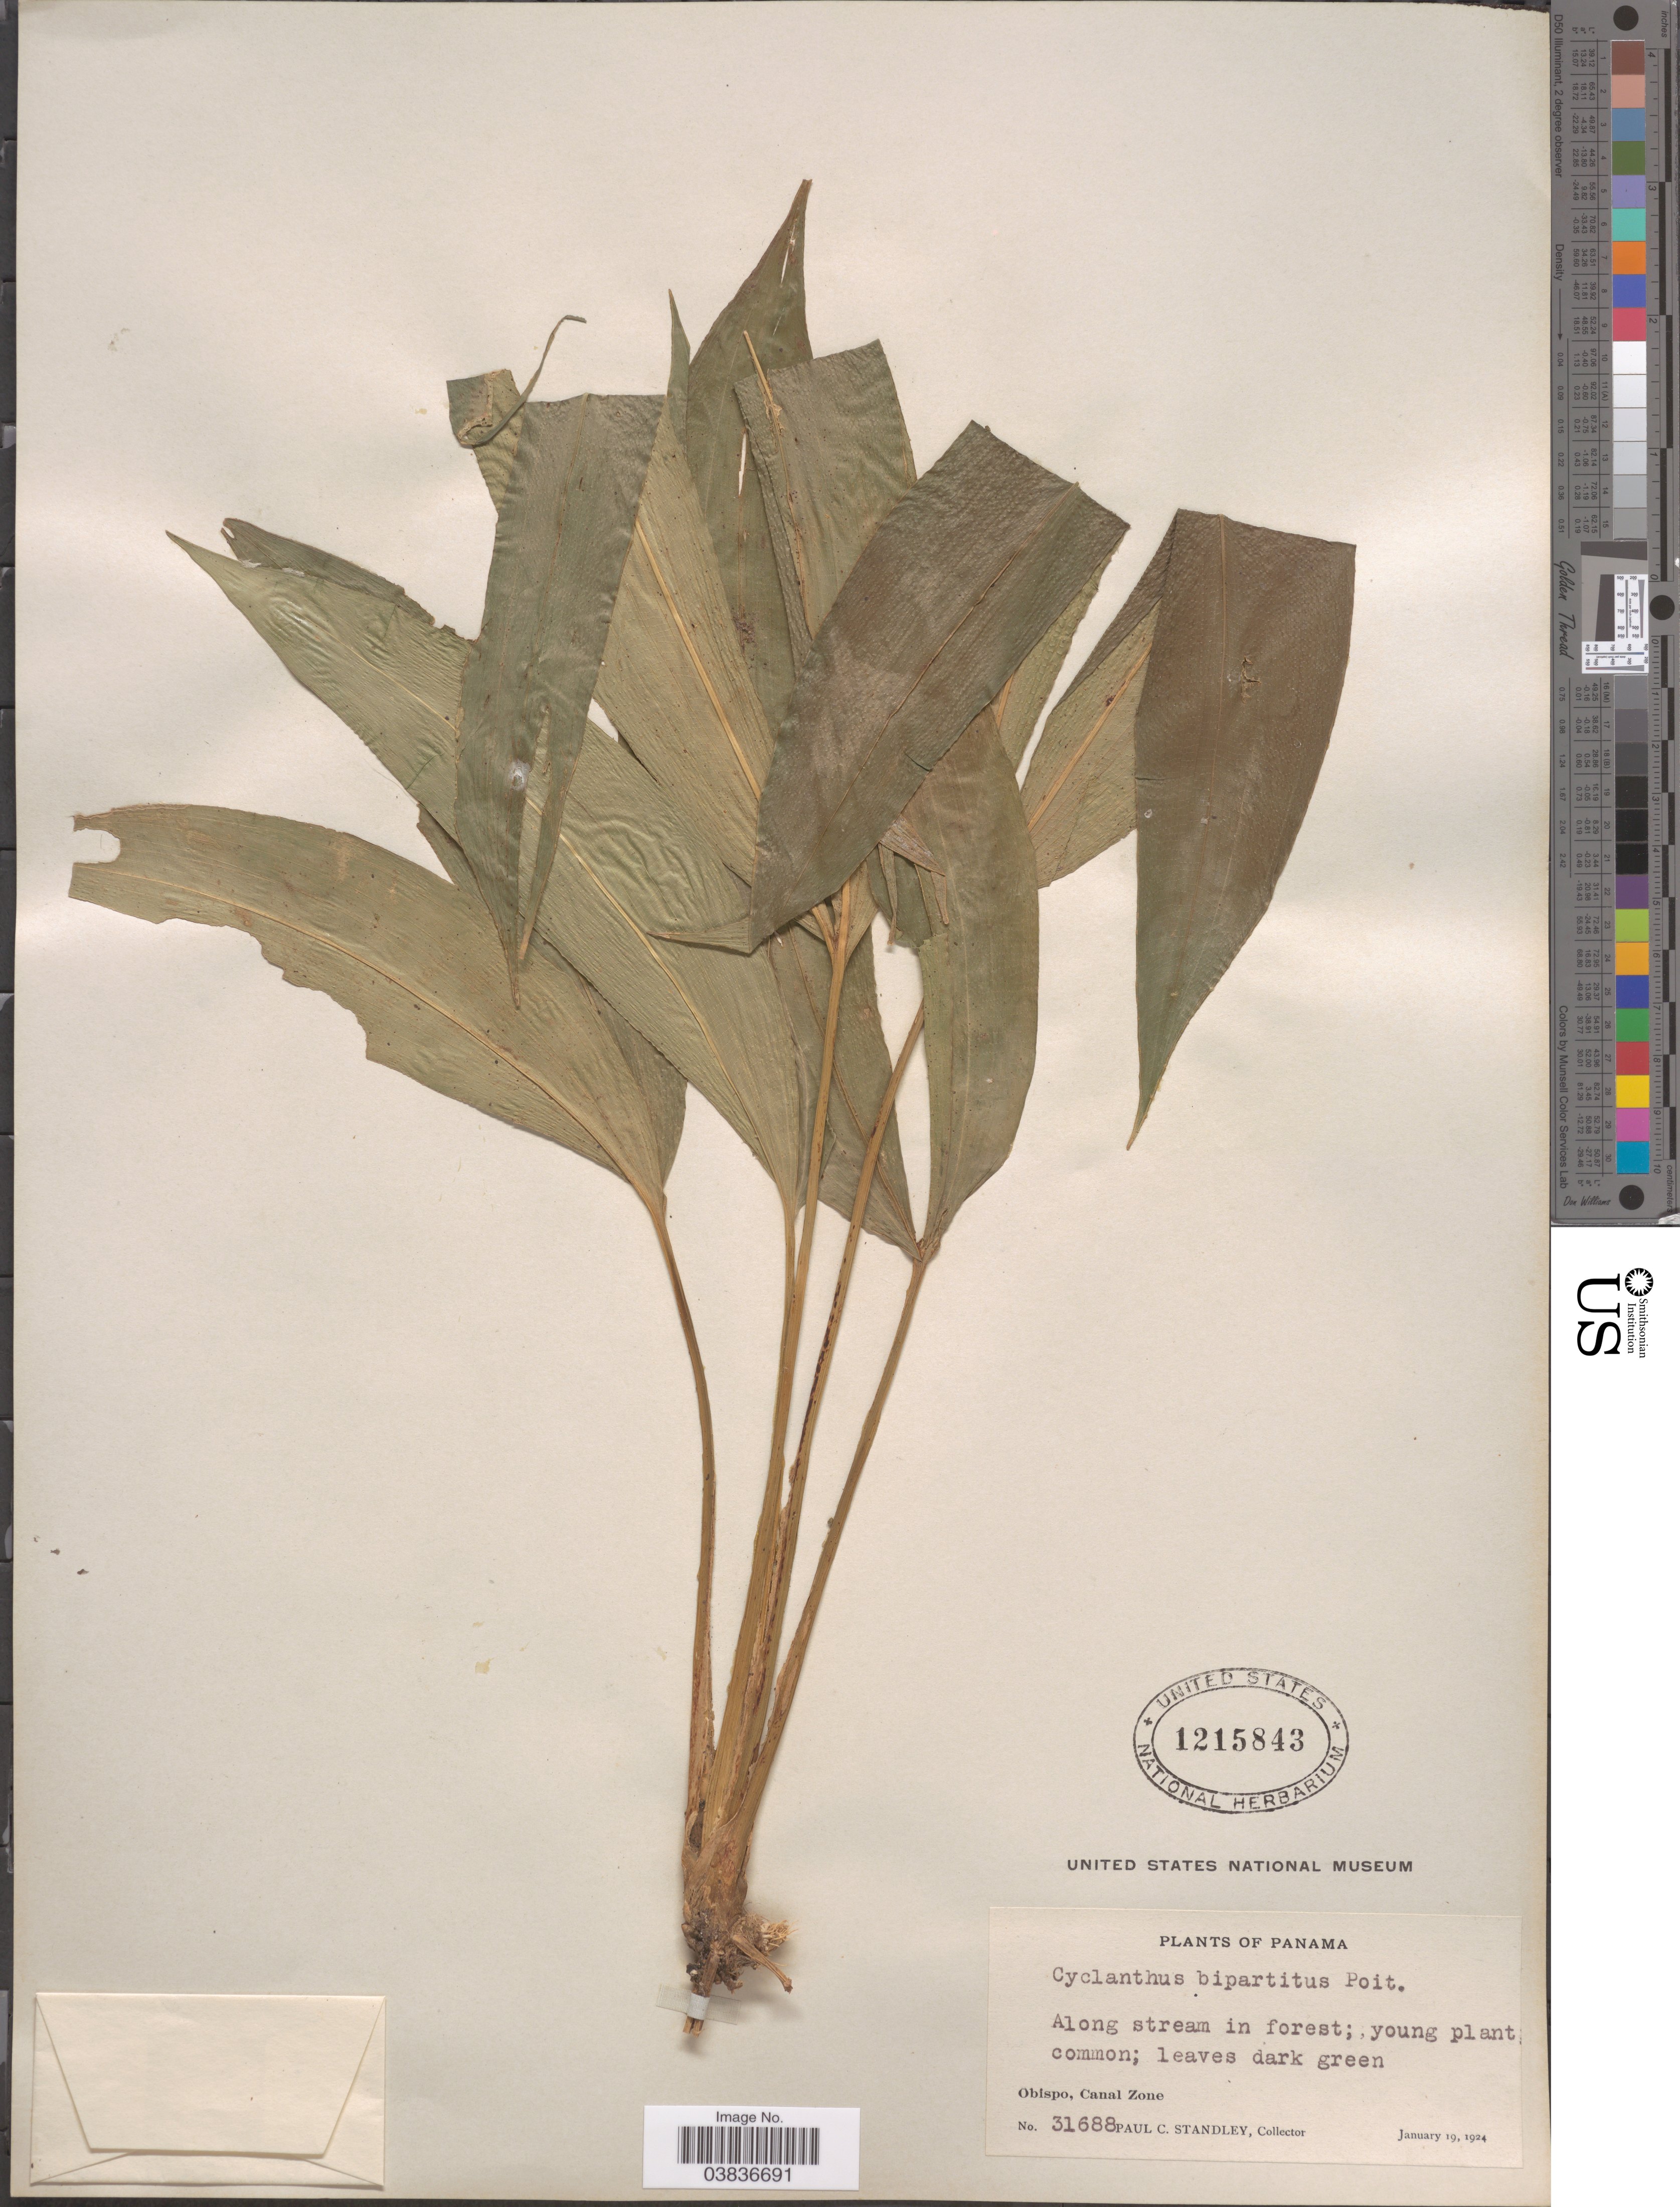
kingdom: Plantae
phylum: Tracheophyta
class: Liliopsida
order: Pandanales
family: Cyclanthaceae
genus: Cyclanthus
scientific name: Cyclanthus bipartitus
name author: Poit. ex A. Rich.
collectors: P. C. Standley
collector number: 31688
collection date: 1924-01-19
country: Panama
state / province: Colón / Panamá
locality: Obispo, Canal Zone.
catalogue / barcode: US 1215843